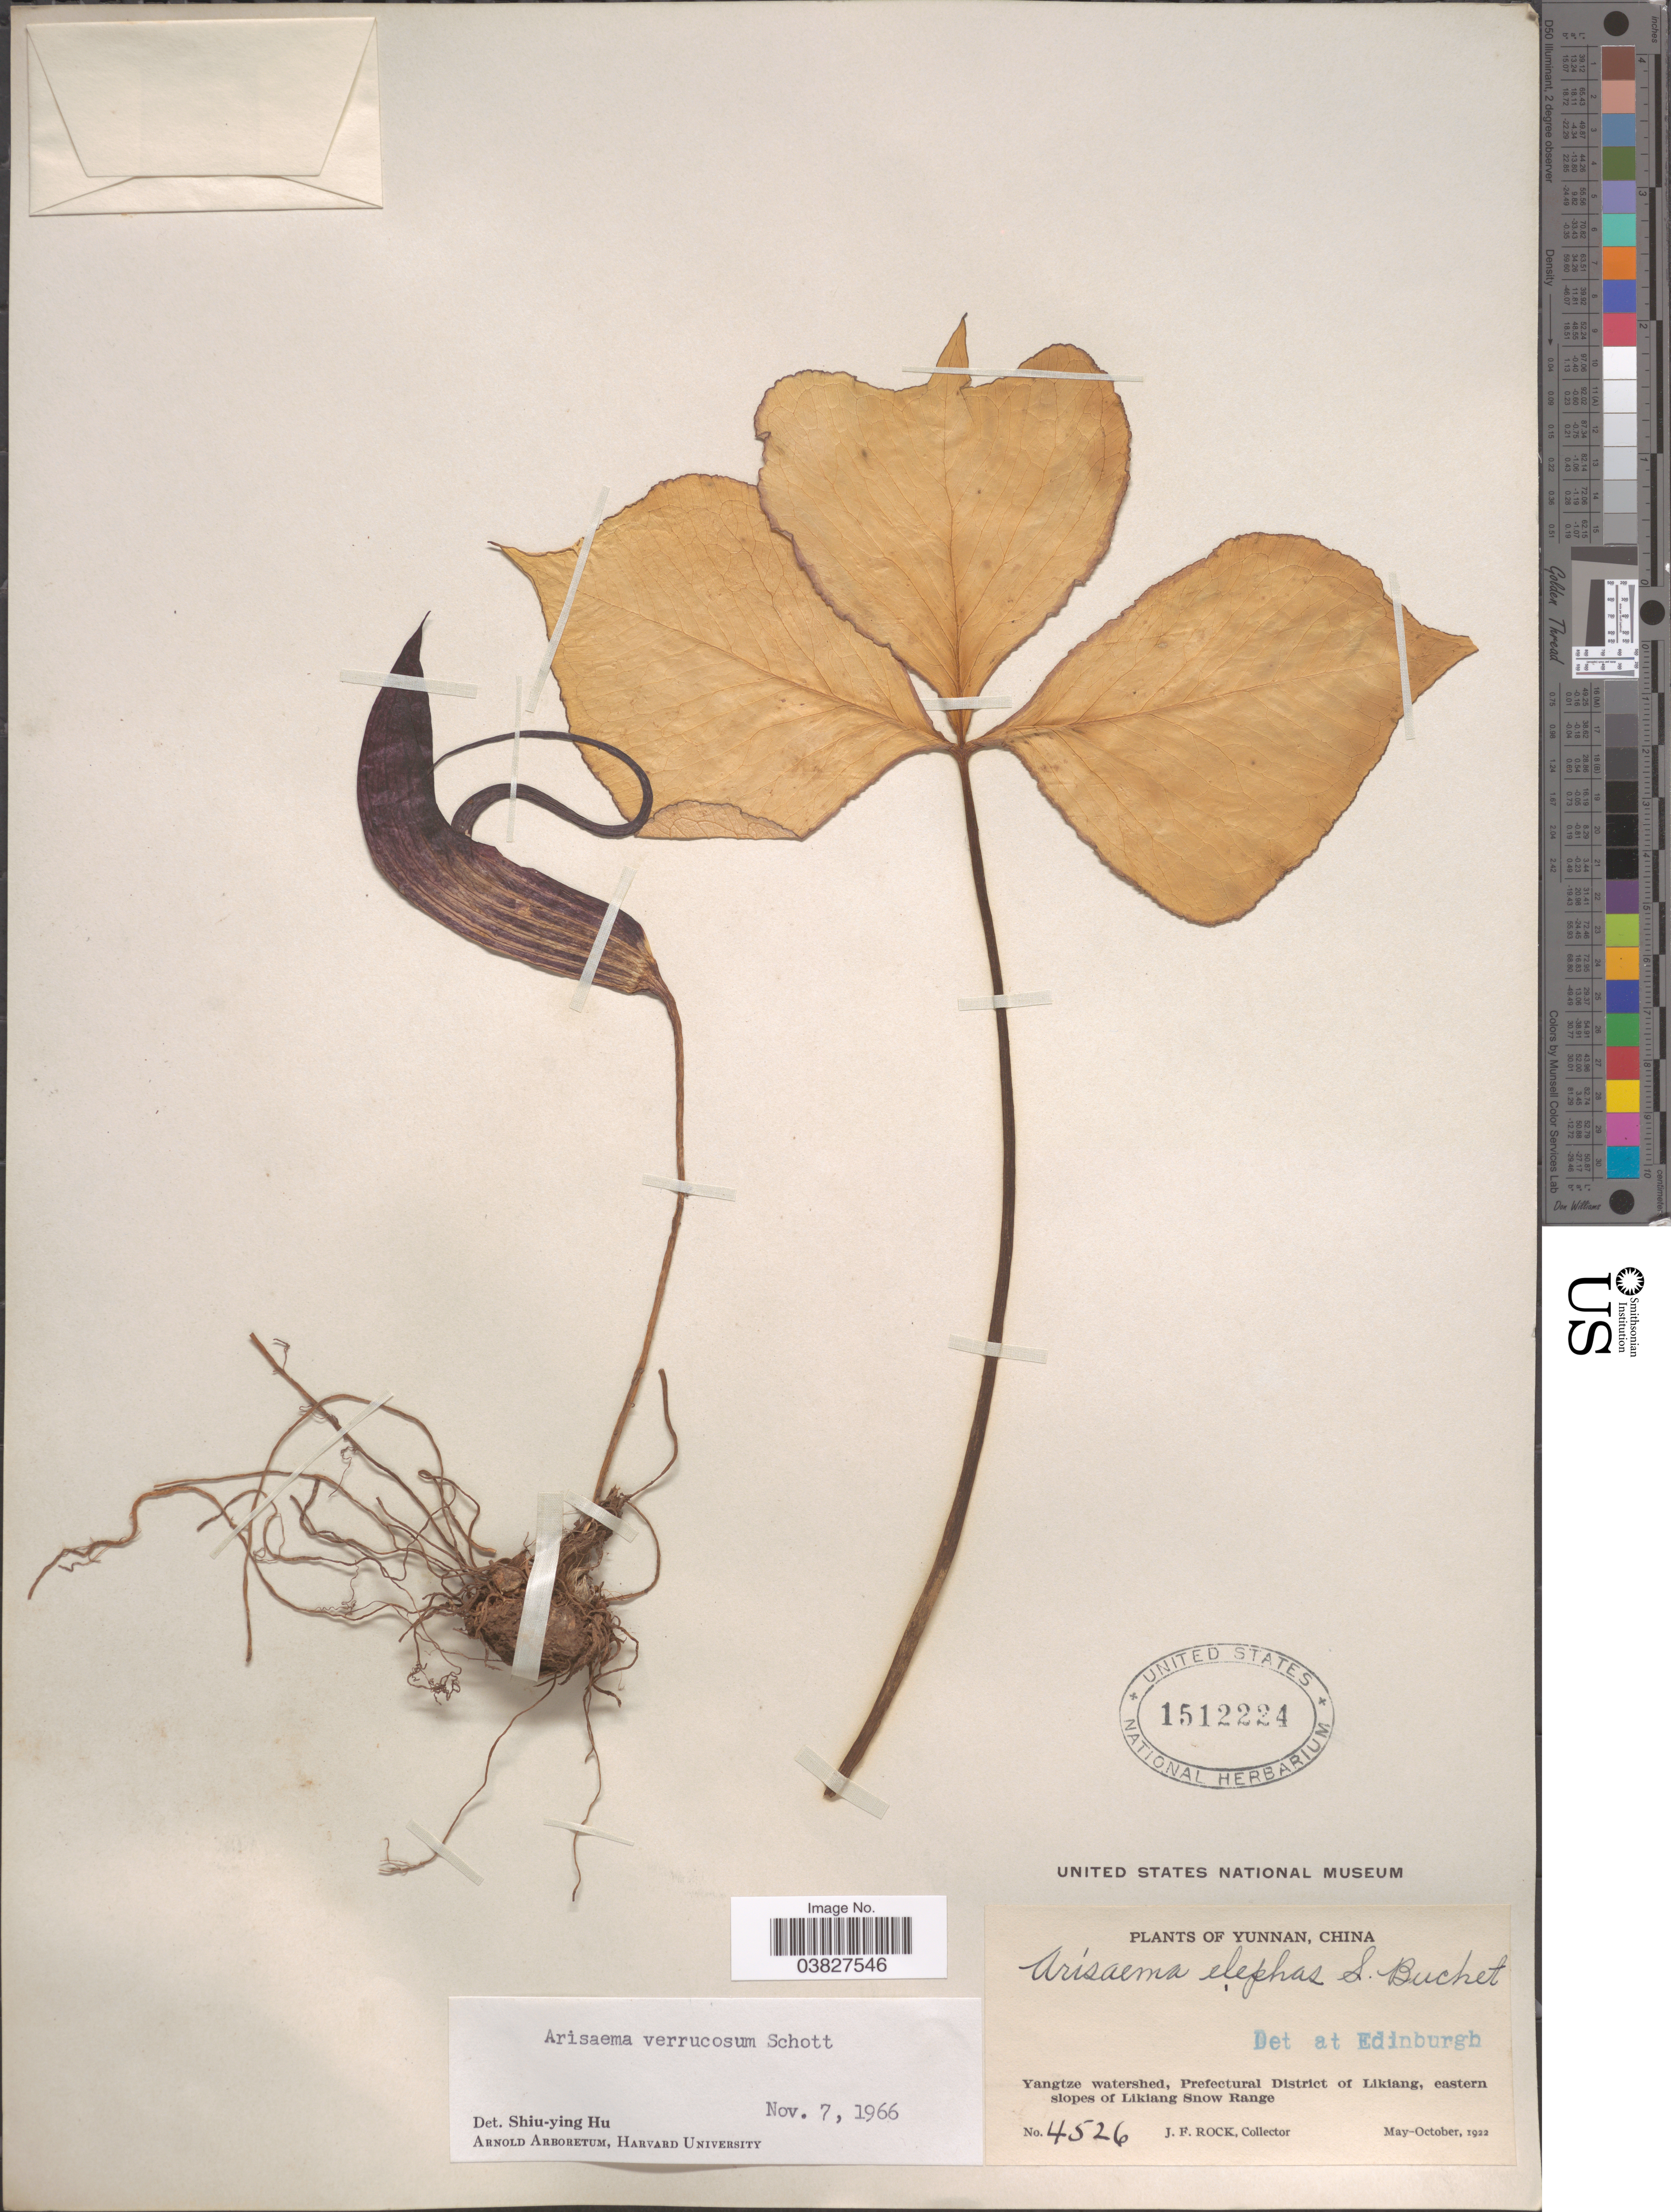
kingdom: Plantae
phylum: Tracheophyta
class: Liliopsida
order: Alismatales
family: Araceae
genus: Arisaema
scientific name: Arisaema elephas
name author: Buchet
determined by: Ma, Zheng Xu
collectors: J. Rock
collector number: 4526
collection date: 1922-05/1922-10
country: China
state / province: Yunnan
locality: Yangtze watershed, Prefectural District of Likiang, eastern slopes of Likiang Snow Range.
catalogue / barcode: US 1512224